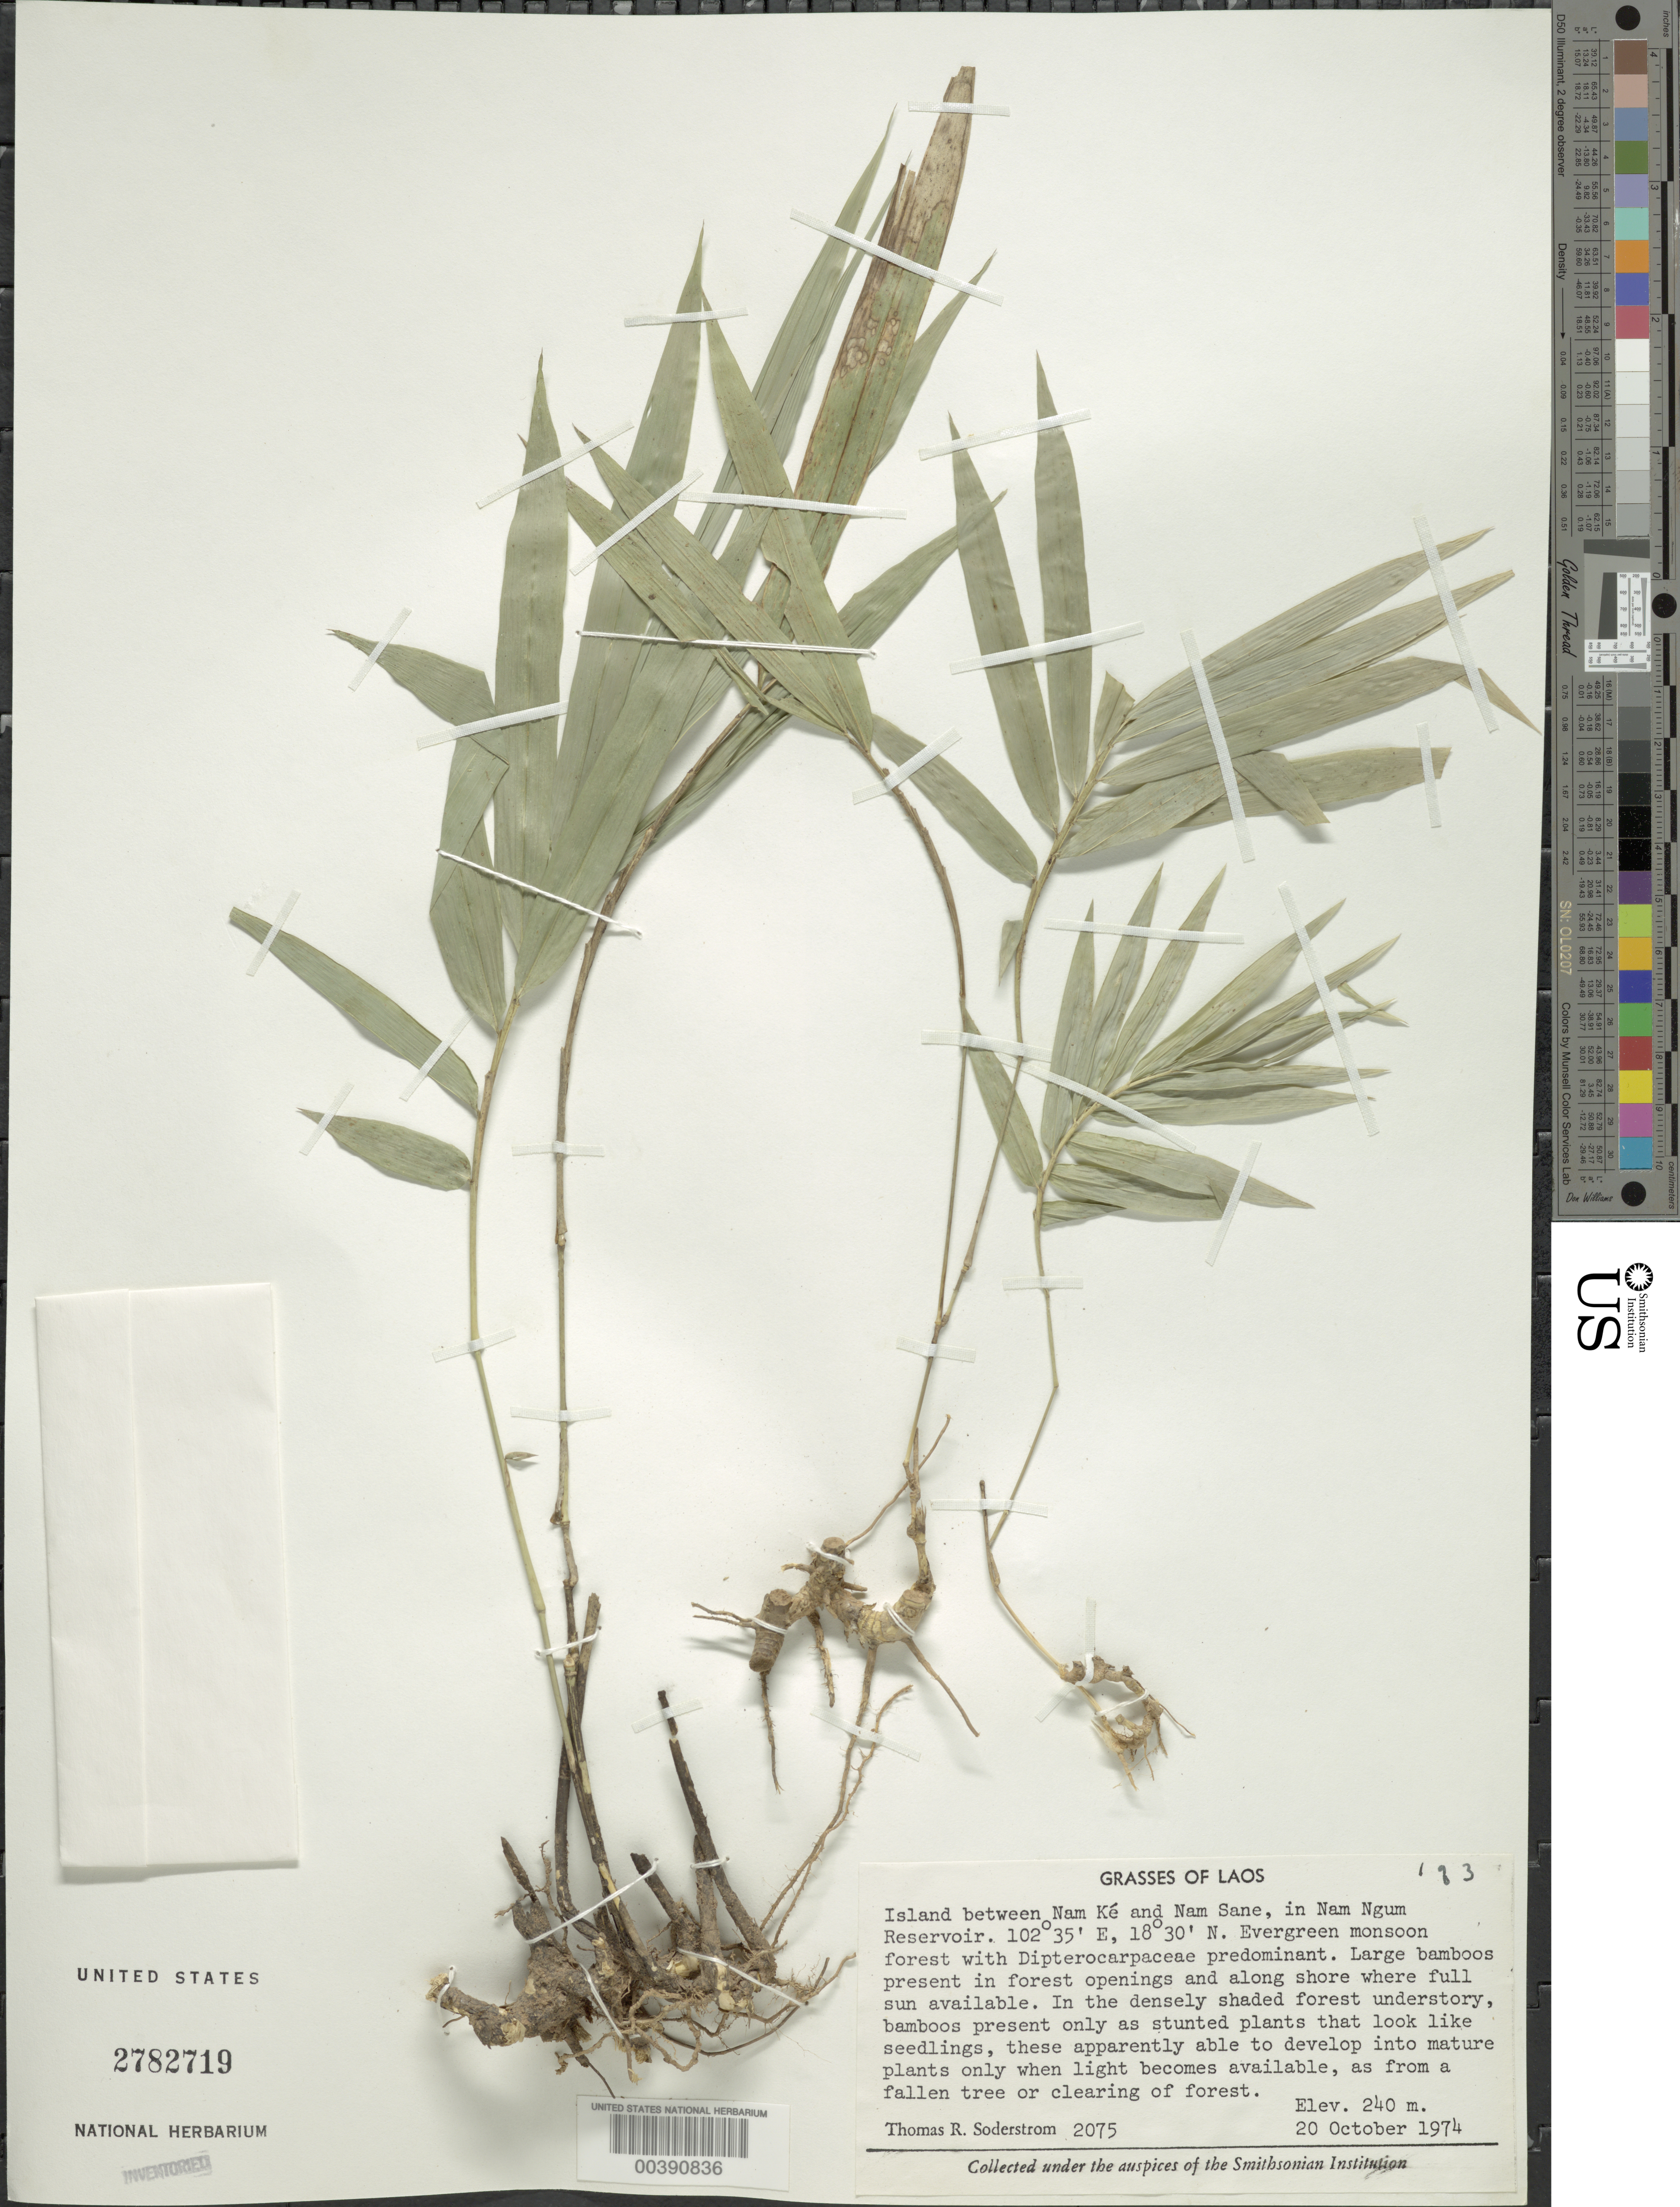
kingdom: Plantae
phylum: Tracheophyta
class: Liliopsida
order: Poales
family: Poaceae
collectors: T. R. Soderstrom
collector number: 2075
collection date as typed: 20 Oct 1974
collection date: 1974-10-20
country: Laos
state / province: Viangchan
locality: Nam ke/Nam sane, Nam Ngum Reservoir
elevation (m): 240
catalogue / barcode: US 2782719